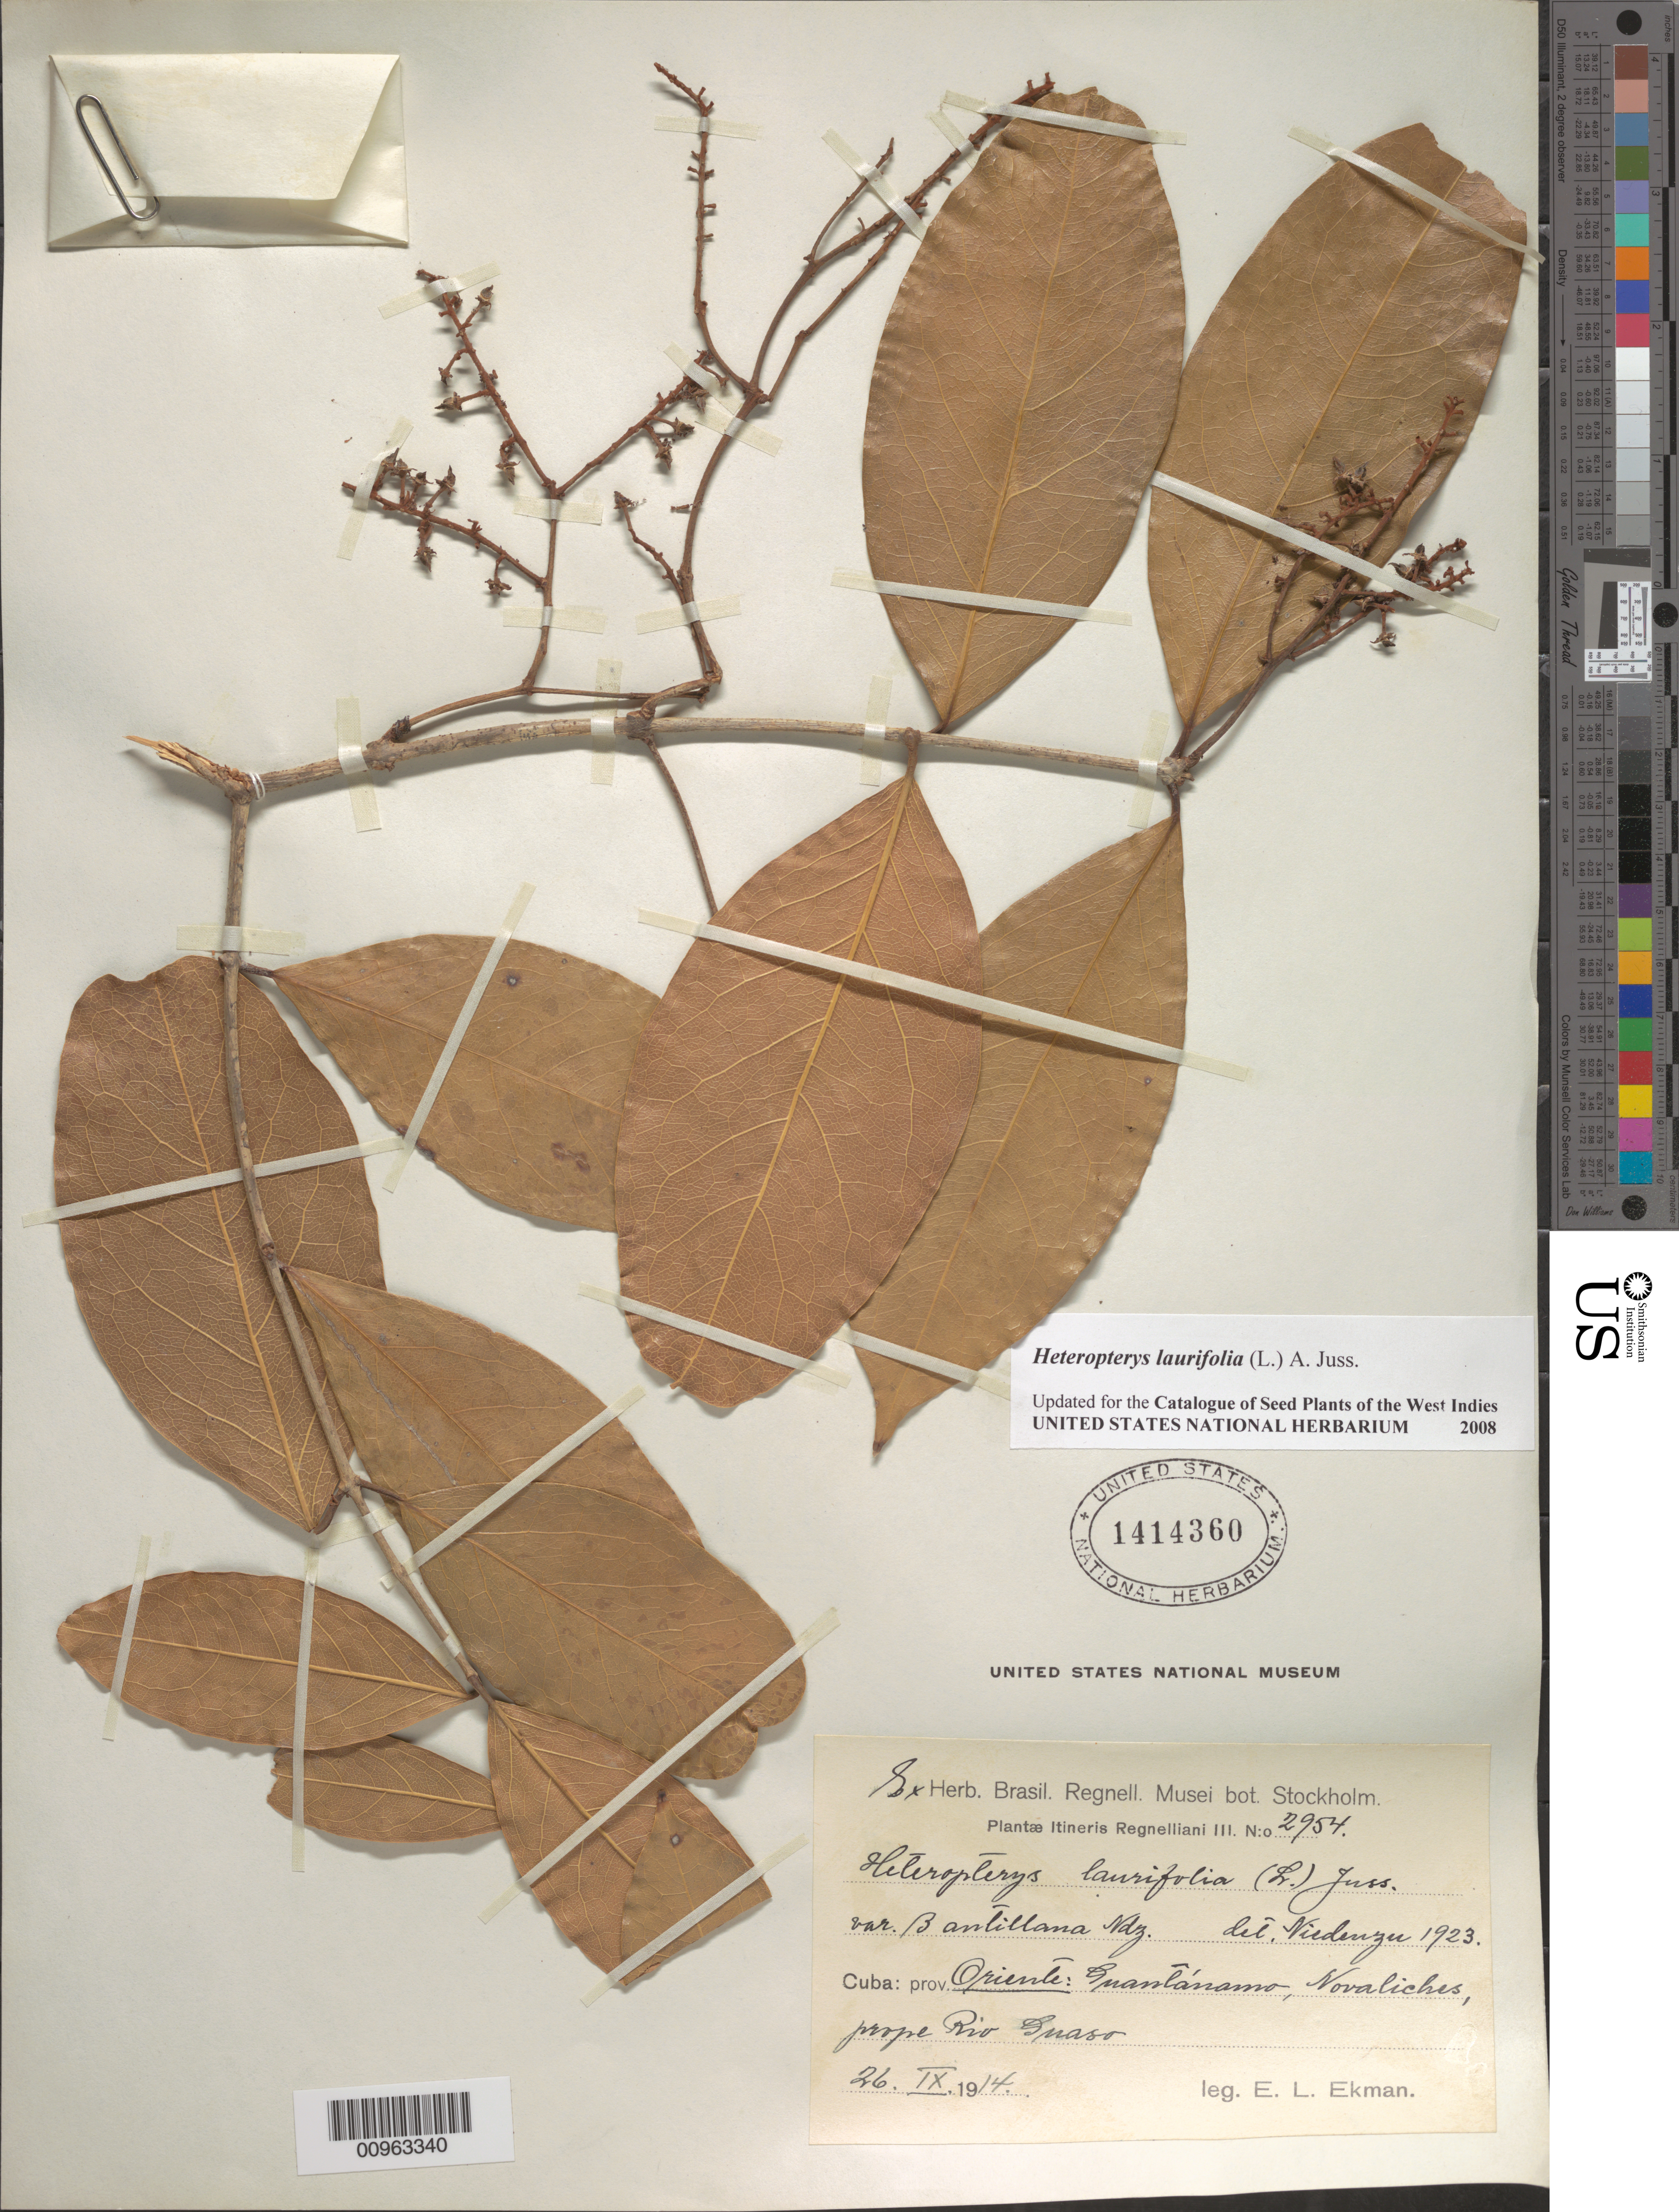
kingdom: Plantae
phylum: Tracheophyta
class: Magnoliopsida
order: Malpighiales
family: Malpighiaceae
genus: Heteropterys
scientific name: Heteropterys laurifolia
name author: (L.) A. Juss.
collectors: E. L. Ekman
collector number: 2954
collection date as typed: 26 Sep 1914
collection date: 1914-09-26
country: Cuba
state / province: Guantanamo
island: Cuba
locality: Guantánamo, Novaliches, prope Rio Guaso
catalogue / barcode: US 1414360